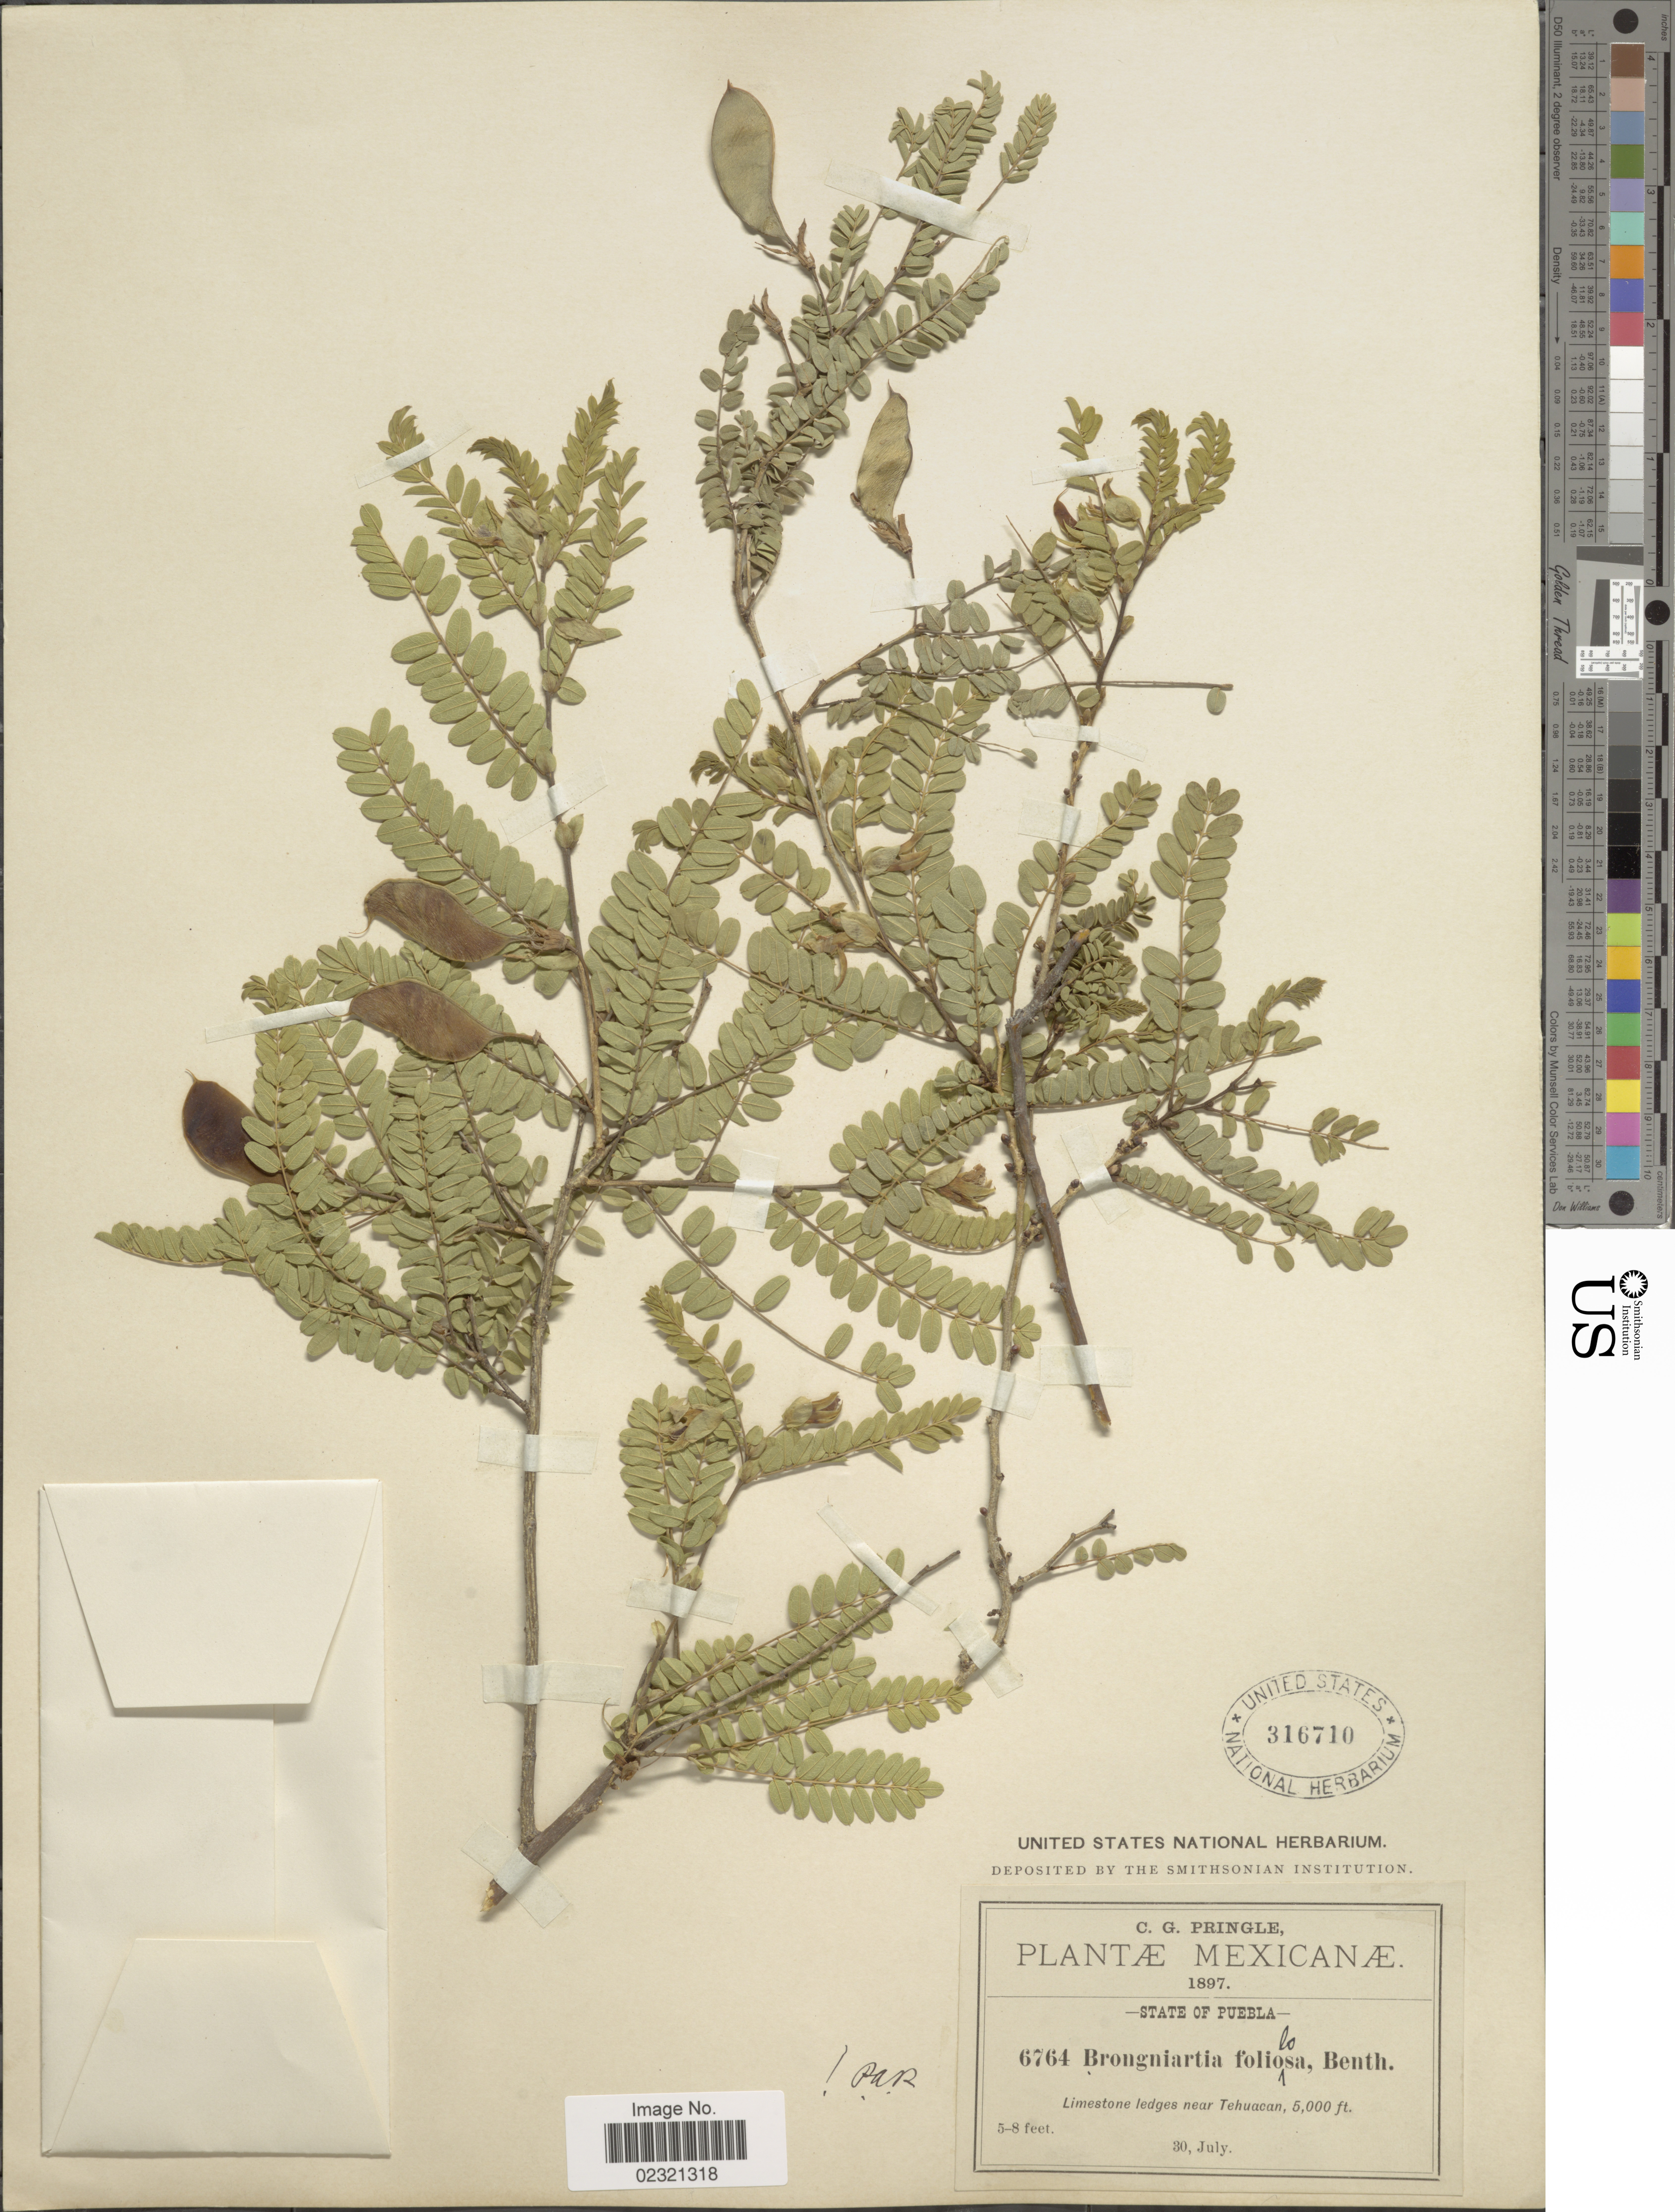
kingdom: Plantae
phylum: Tracheophyta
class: Magnoliopsida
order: Fabales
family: Fabaceae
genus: Brongniartia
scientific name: Brongniartia foliosa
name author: Hemsl.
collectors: C. G. Pringle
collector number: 6764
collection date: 1897-07-30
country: Mexico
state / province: Puebla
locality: Limestone ledges near Tehuacan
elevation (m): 1524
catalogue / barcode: US 316710